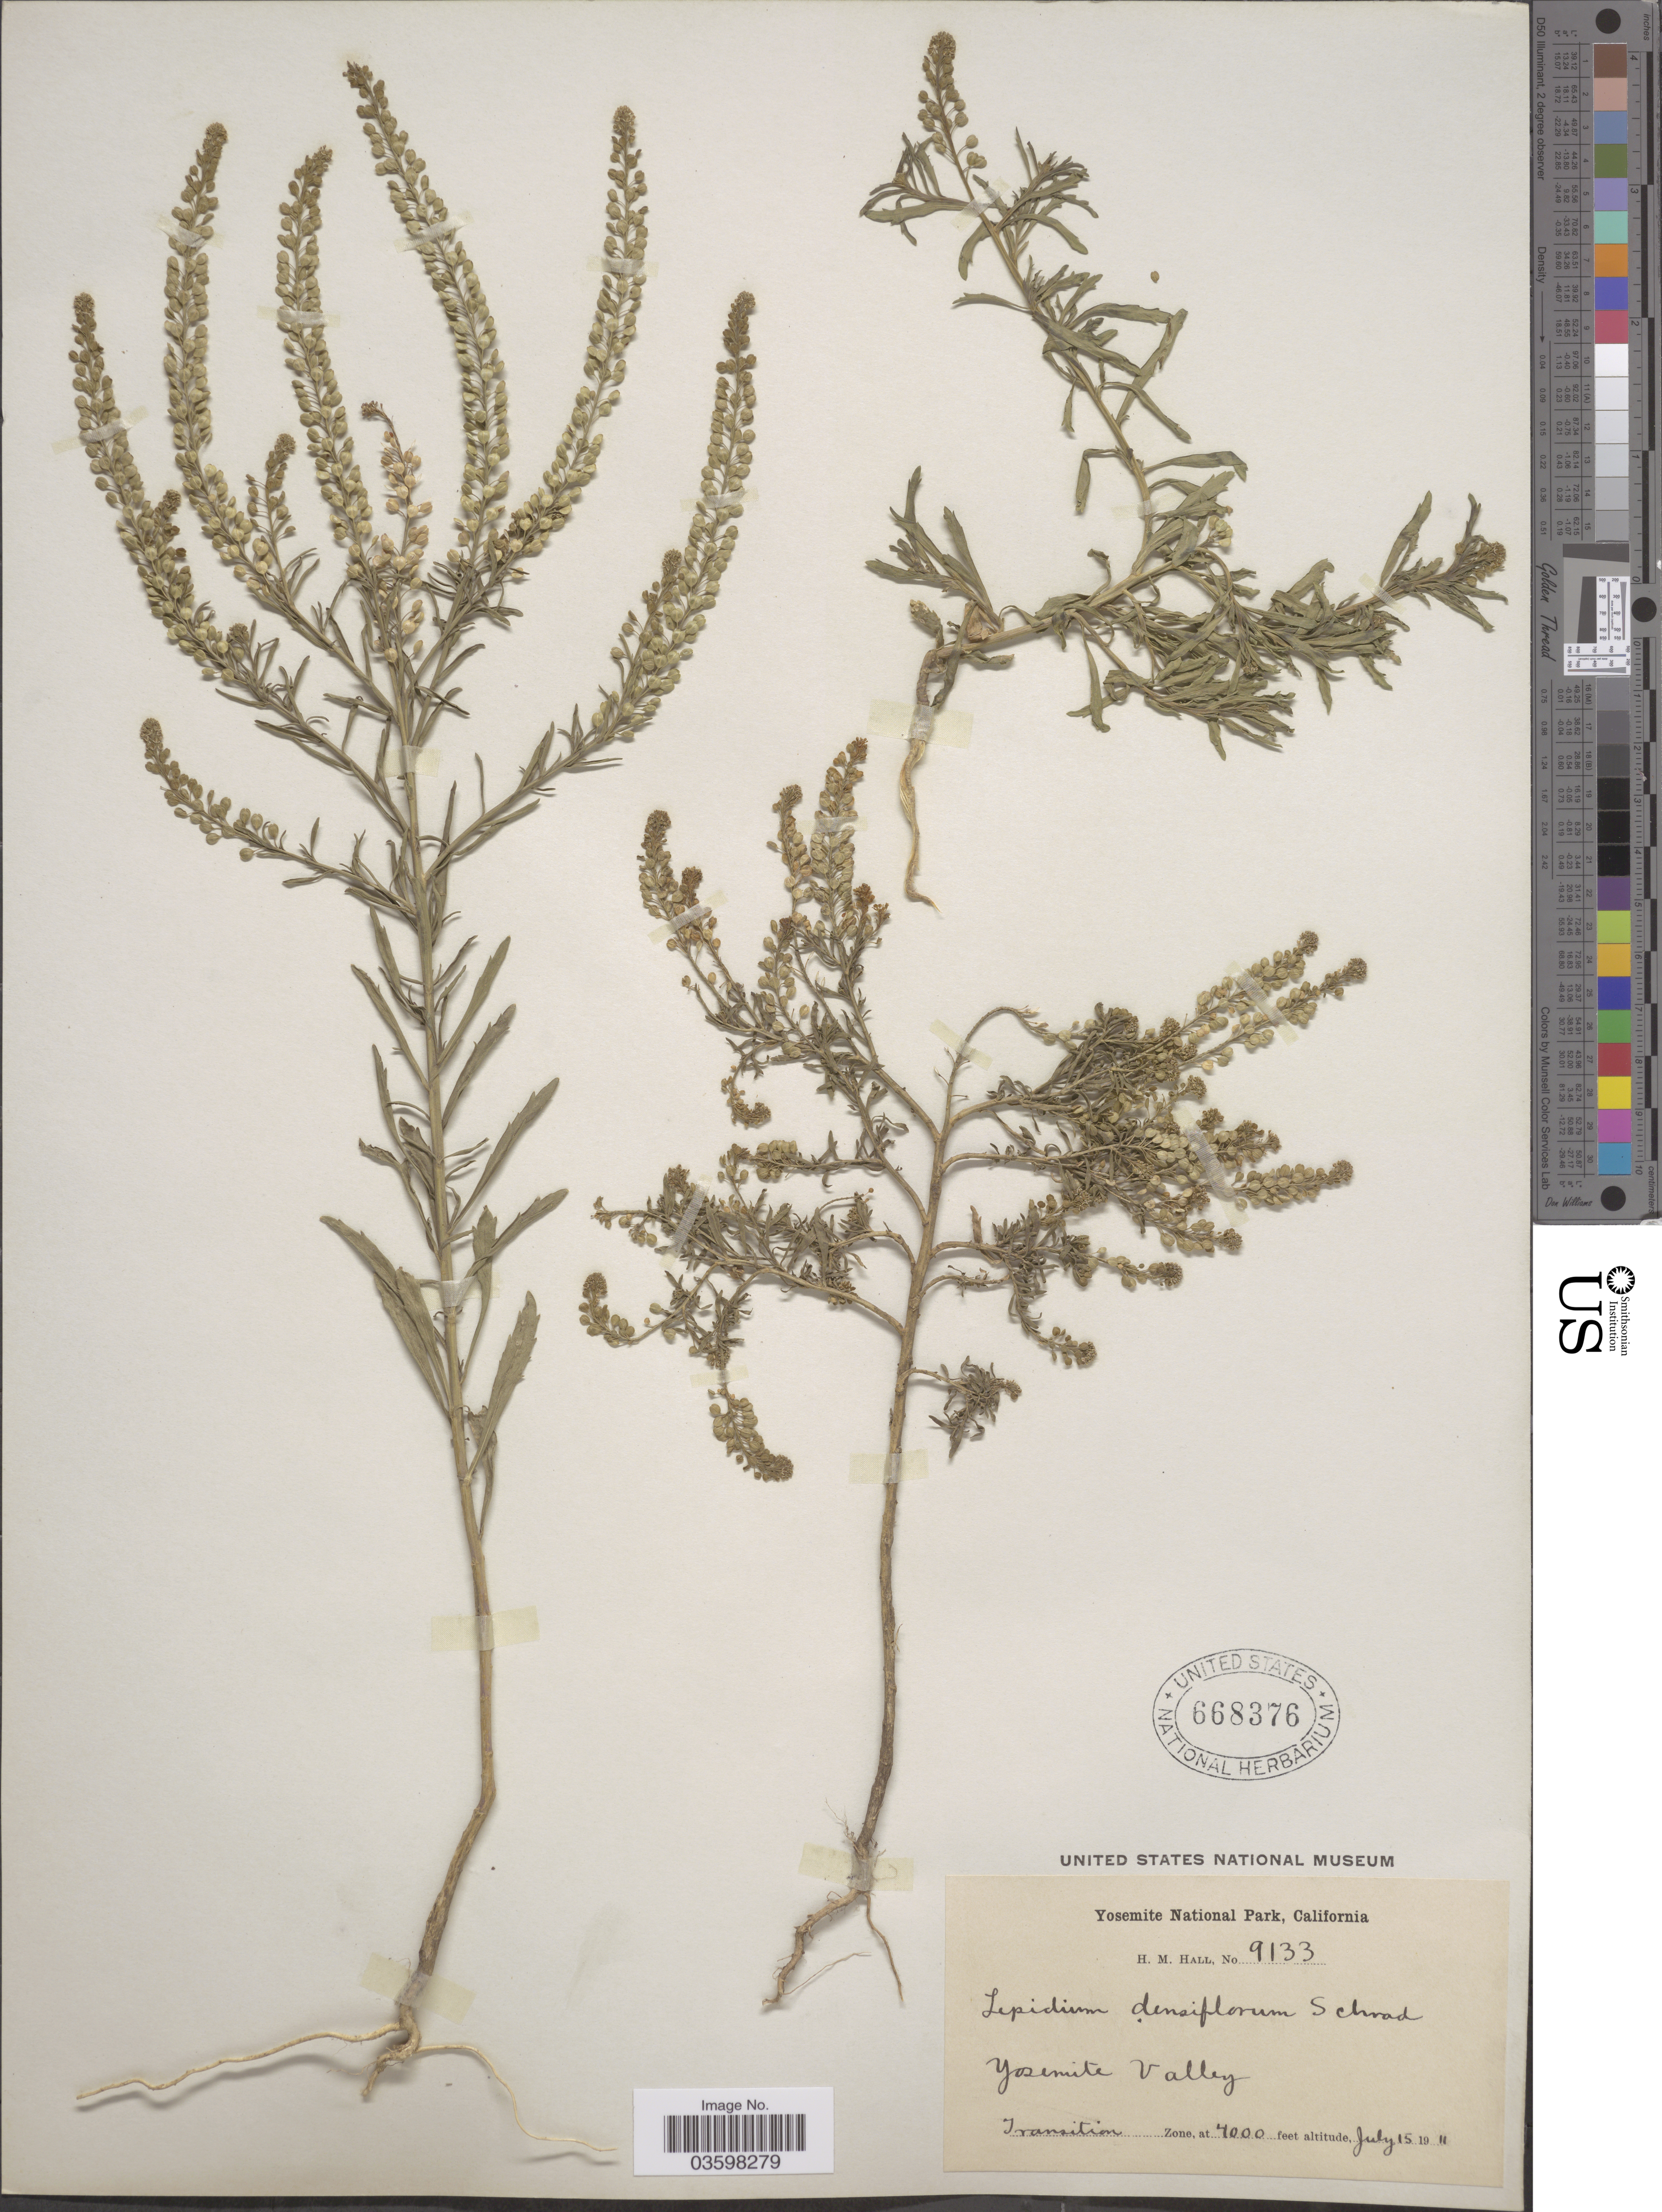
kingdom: Plantae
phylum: Tracheophyta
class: Magnoliopsida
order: Brassicales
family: Brassicaceae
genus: Lepidium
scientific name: Lepidium densiflorum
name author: Schrad.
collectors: H. M. Hall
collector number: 9133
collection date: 1911-07-15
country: United States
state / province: California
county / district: Mariposa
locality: Yosemite National Park. Yosemite Valley. Transition Zone.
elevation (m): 1219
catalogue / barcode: US 668376